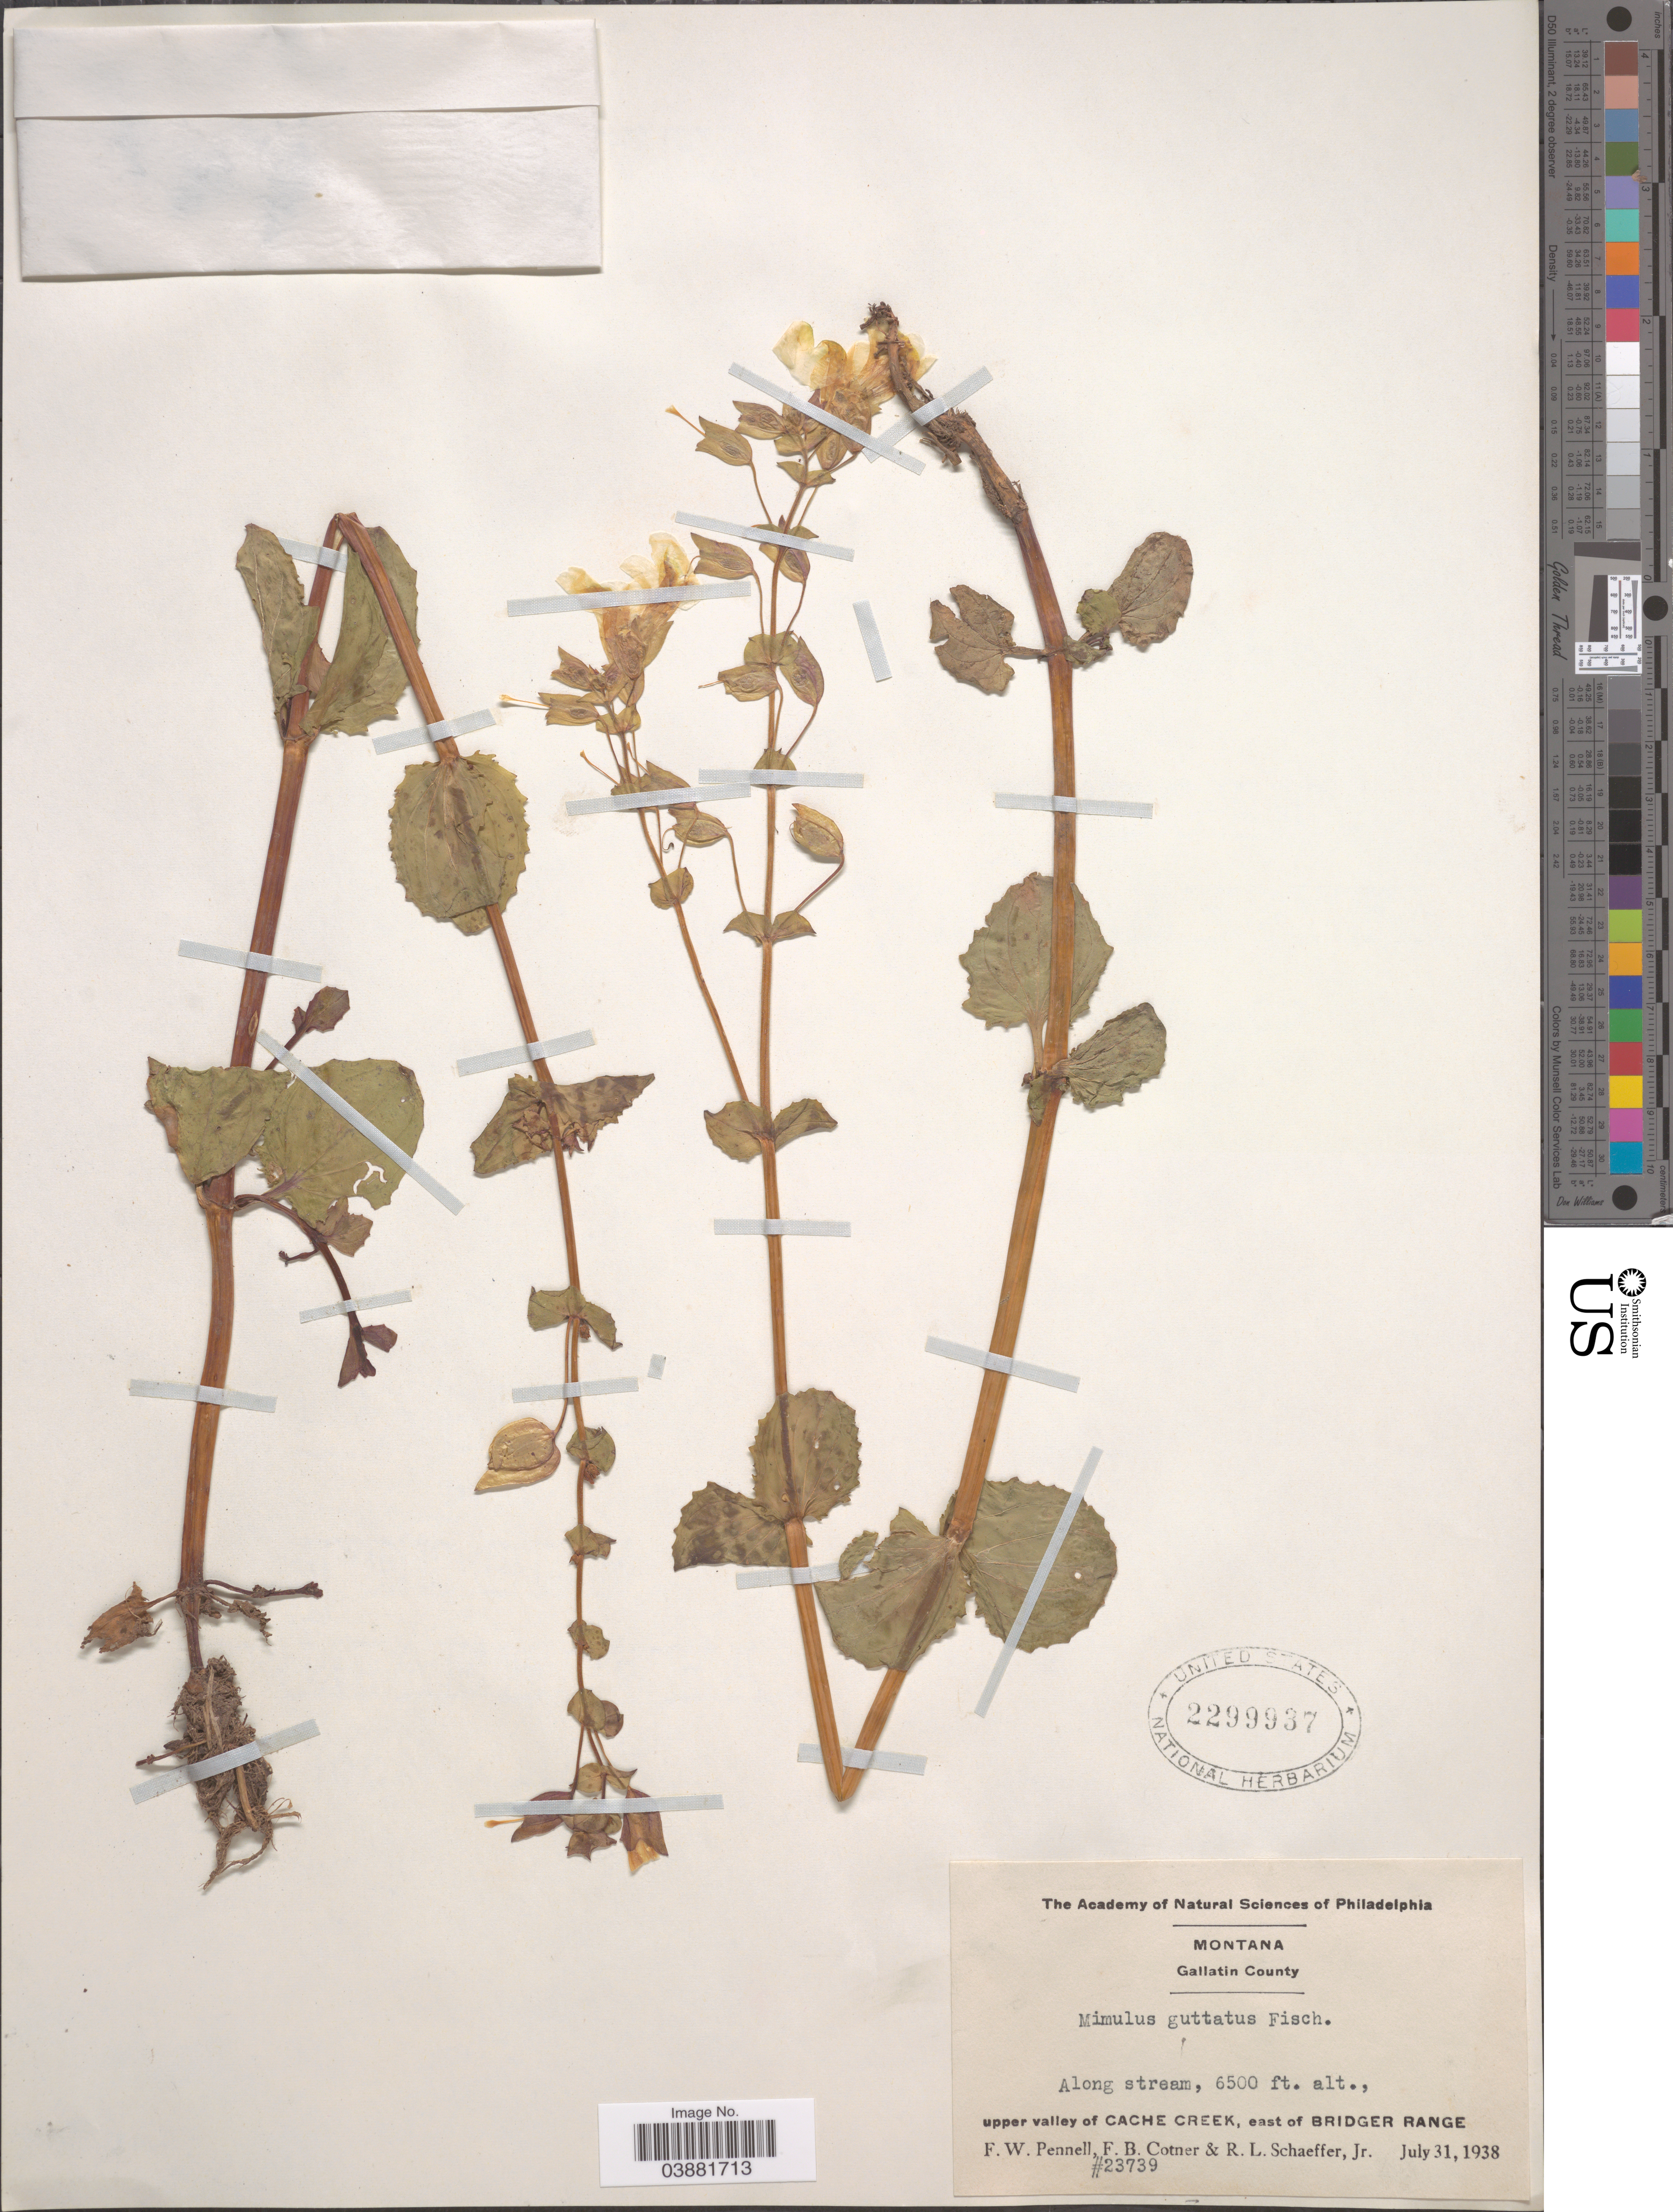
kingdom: Plantae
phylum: Tracheophyta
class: Magnoliopsida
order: Lamiales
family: Phrymaceae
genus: Mimulus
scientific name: Mimulus guttatus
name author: DC.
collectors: F. W. Pennell, F. Cotner & R. L. Schaeffer Jr.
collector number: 23739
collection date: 1938-07-31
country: United States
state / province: Montana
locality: Gallatin County. Upper valley of Cache Creek, east of Bridger Range.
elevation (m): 1981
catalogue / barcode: US 2299937